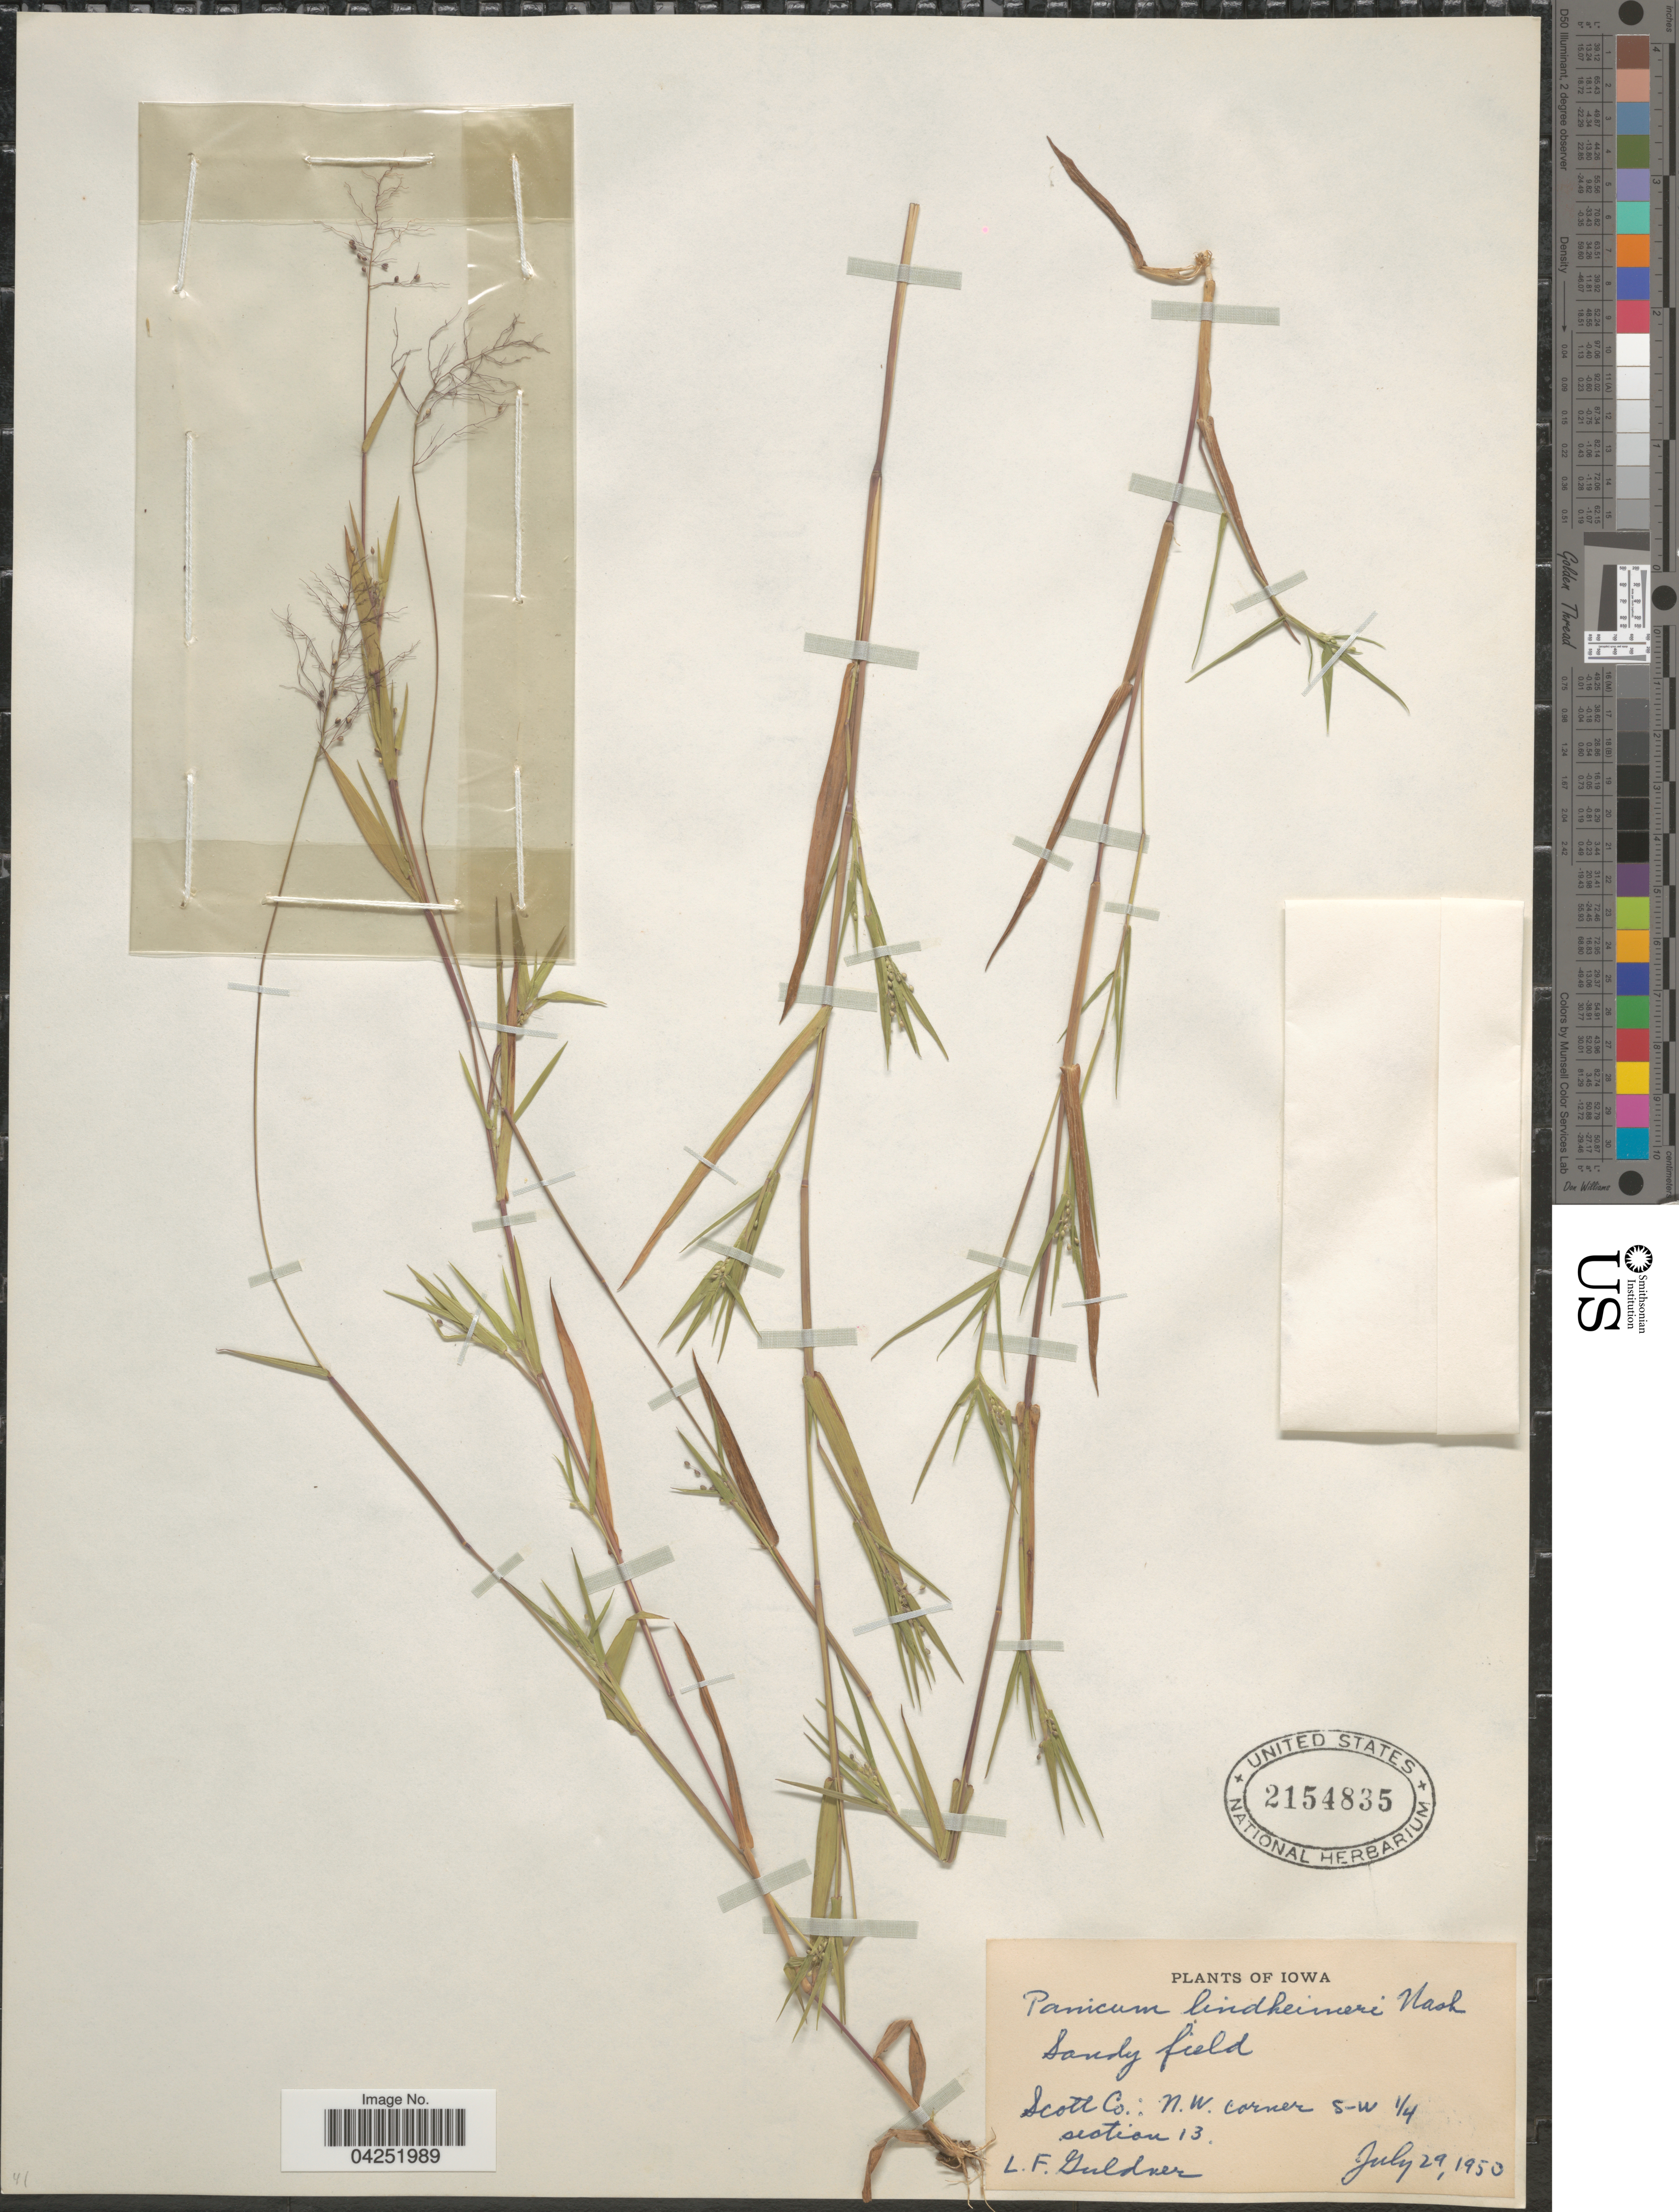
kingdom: Plantae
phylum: Tracheophyta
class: Liliopsida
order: Poales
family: Poaceae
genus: Dichanthelium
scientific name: Dichanthelium acuminatum var. lindheimeri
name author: (Nash) Gould & C.A. Clark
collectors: L. Guldner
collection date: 1950-07-29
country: United States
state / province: Iowa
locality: Sandy field. Scott Co.: N.W. corner s-w ¼ section 13.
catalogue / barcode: US 2154835